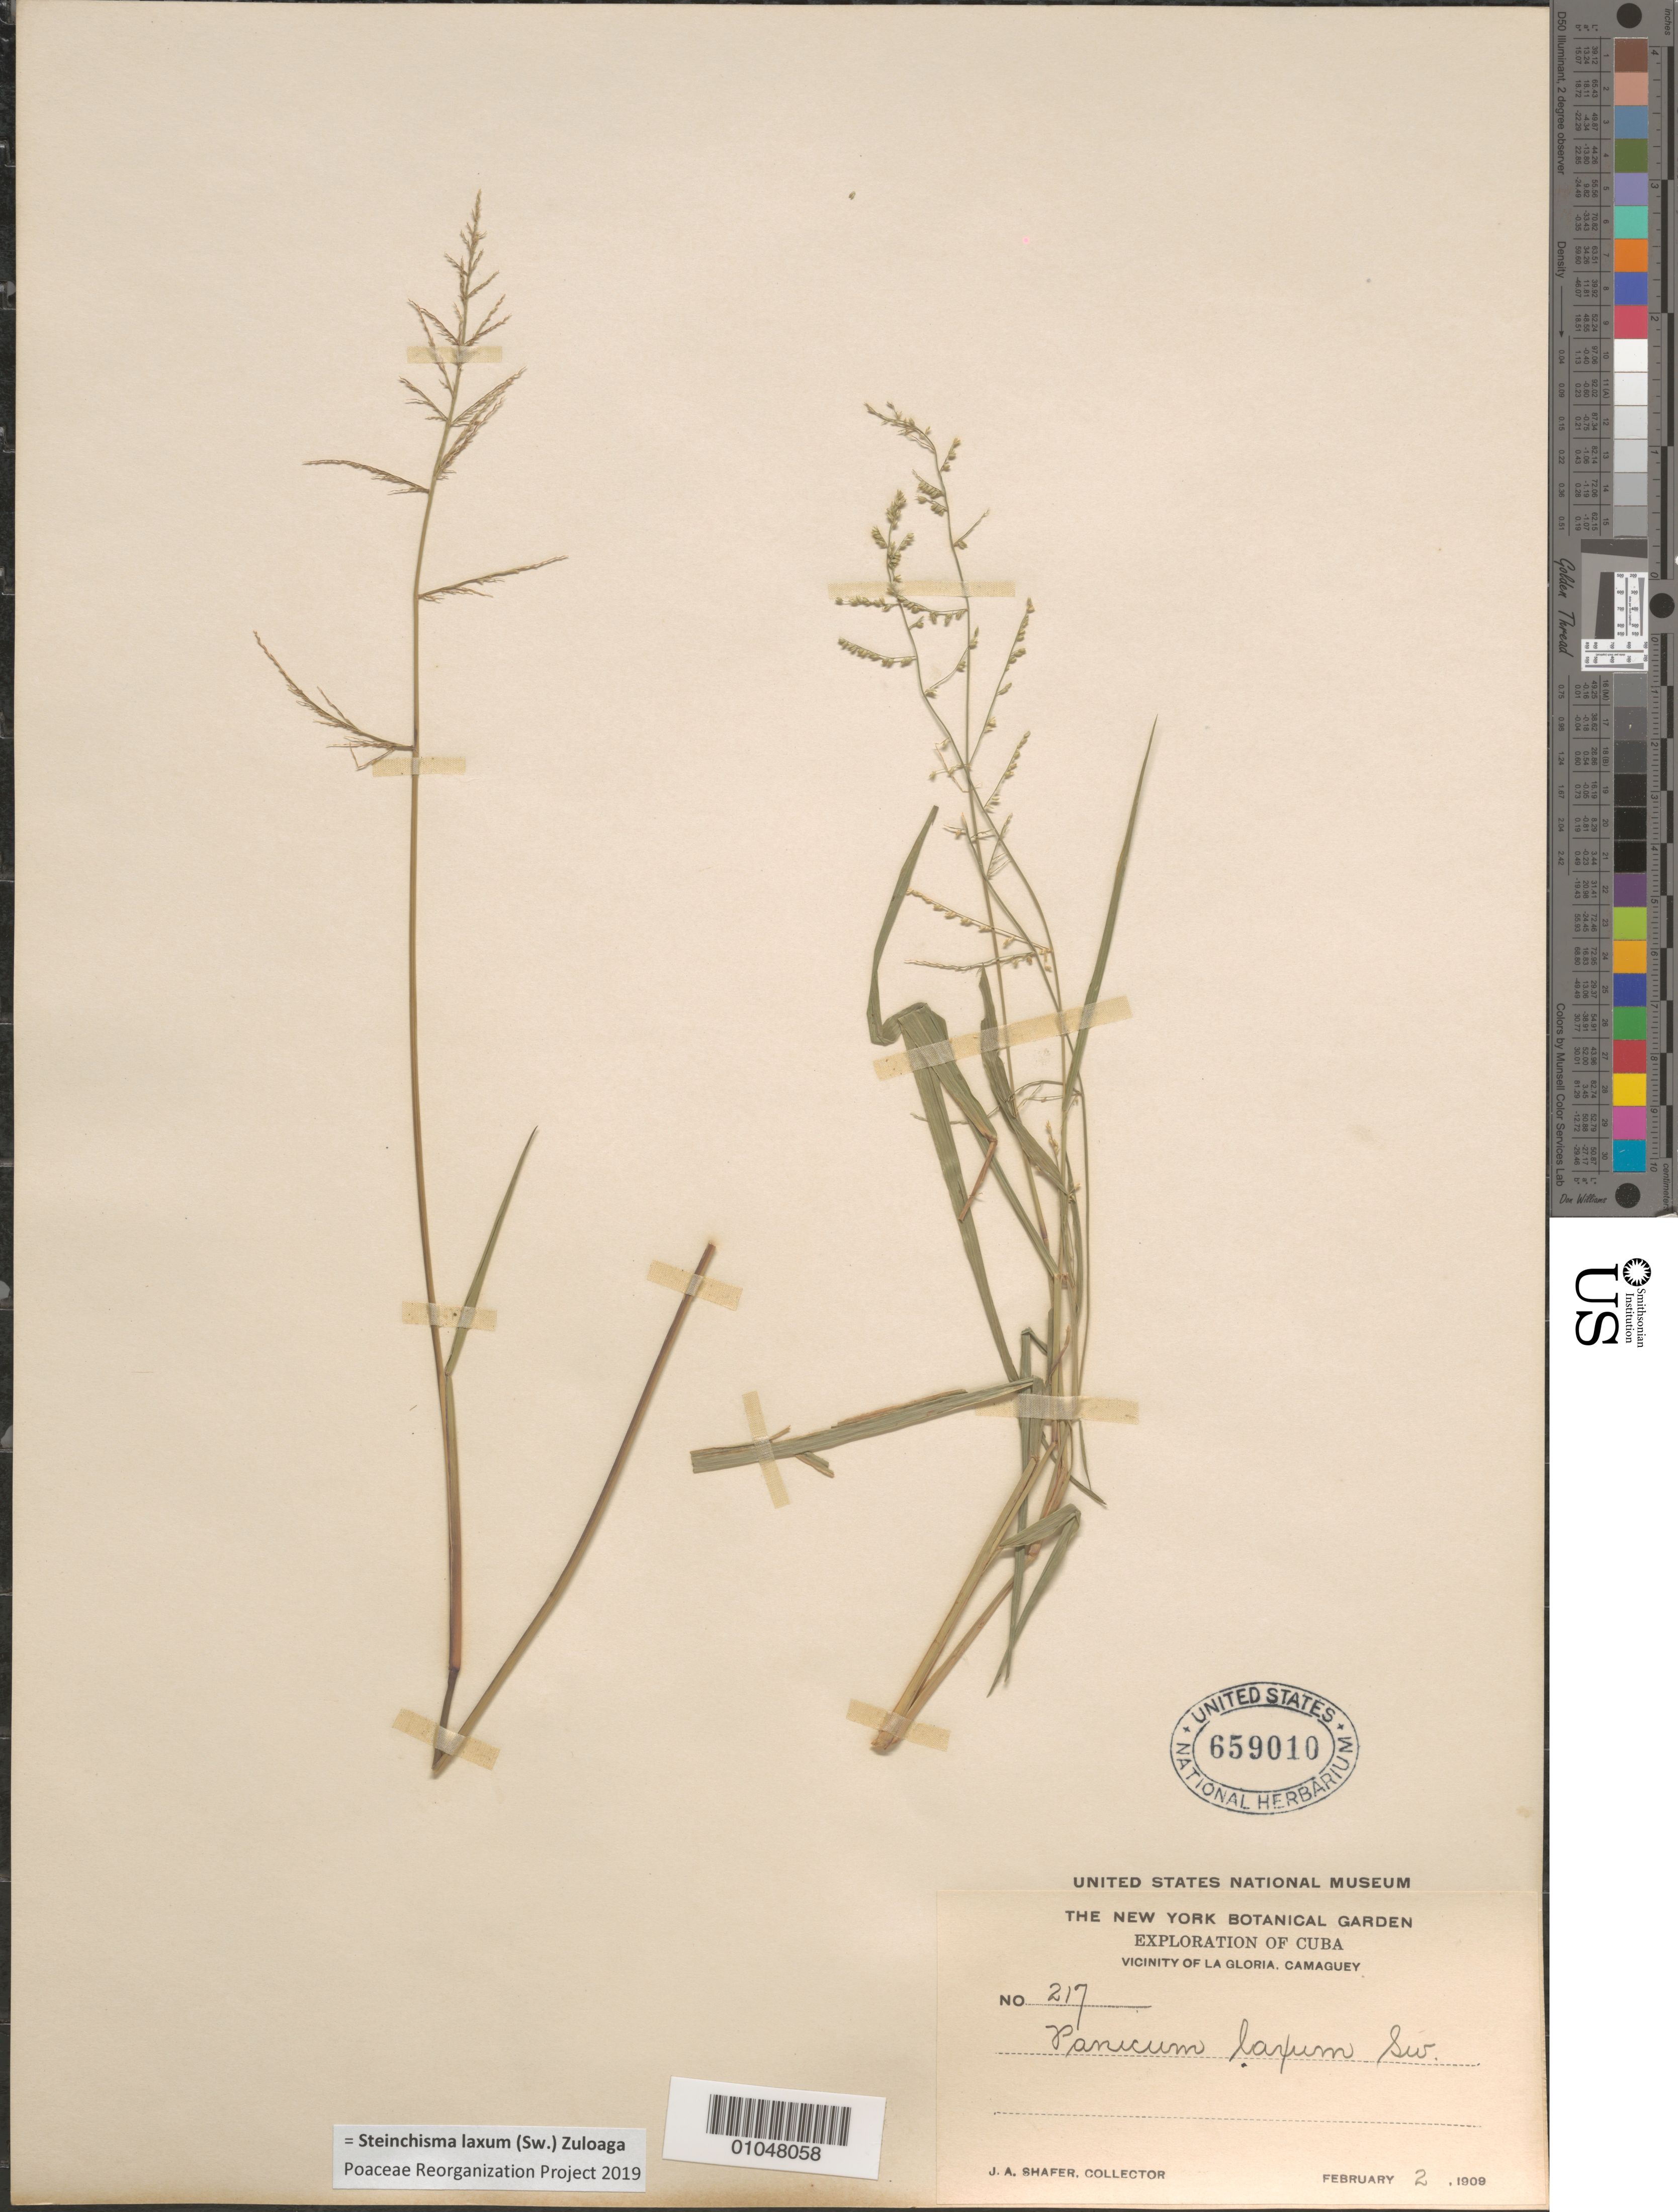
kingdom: Plantae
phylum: Tracheophyta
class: Liliopsida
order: Poales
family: Poaceae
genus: Panicum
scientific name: Panicum laxum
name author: Sw.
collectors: J. A. Shafer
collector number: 217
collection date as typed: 02 Feb 1909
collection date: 1909-02-02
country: Cuba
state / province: Camagüey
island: Cuba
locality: Vic of La Gloria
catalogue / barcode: US 659010